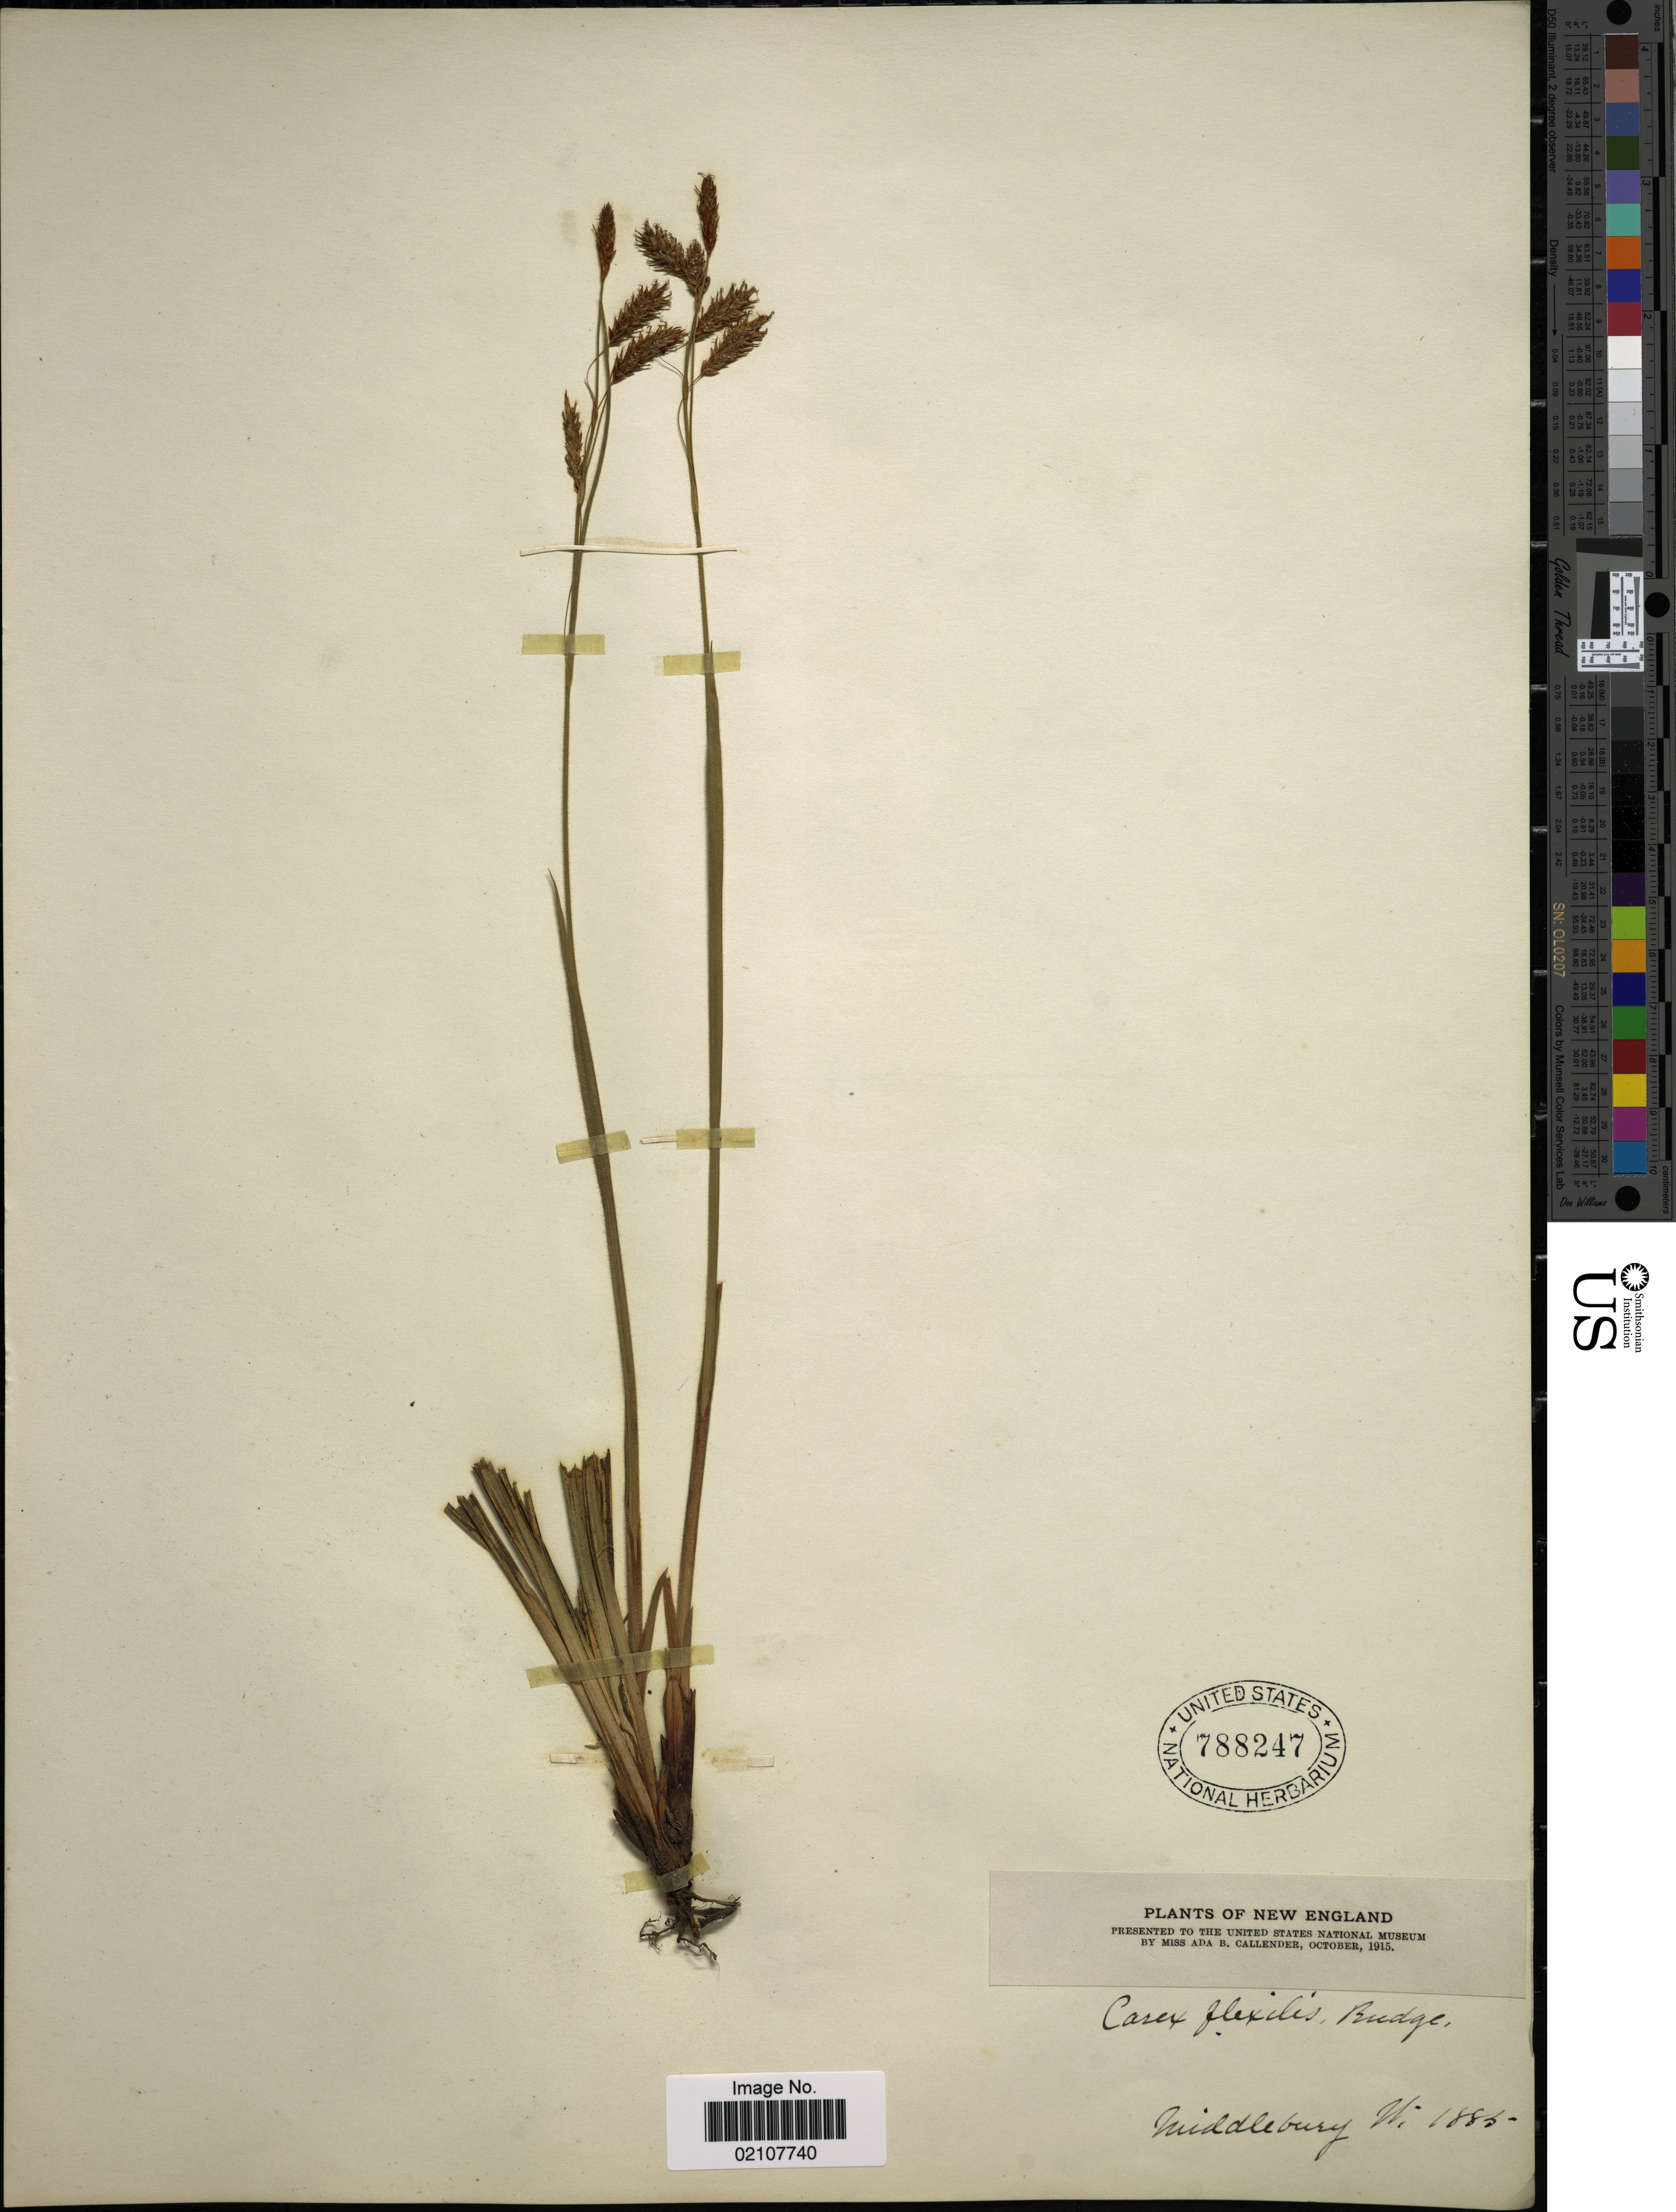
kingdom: Plantae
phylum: Tracheophyta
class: Liliopsida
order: Poales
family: Cyperaceae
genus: Carex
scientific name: Carex castanea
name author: Wahlenb.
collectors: A. Callender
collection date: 1885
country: United States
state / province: Vermont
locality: Middleburg, Vt.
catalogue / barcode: US 788247